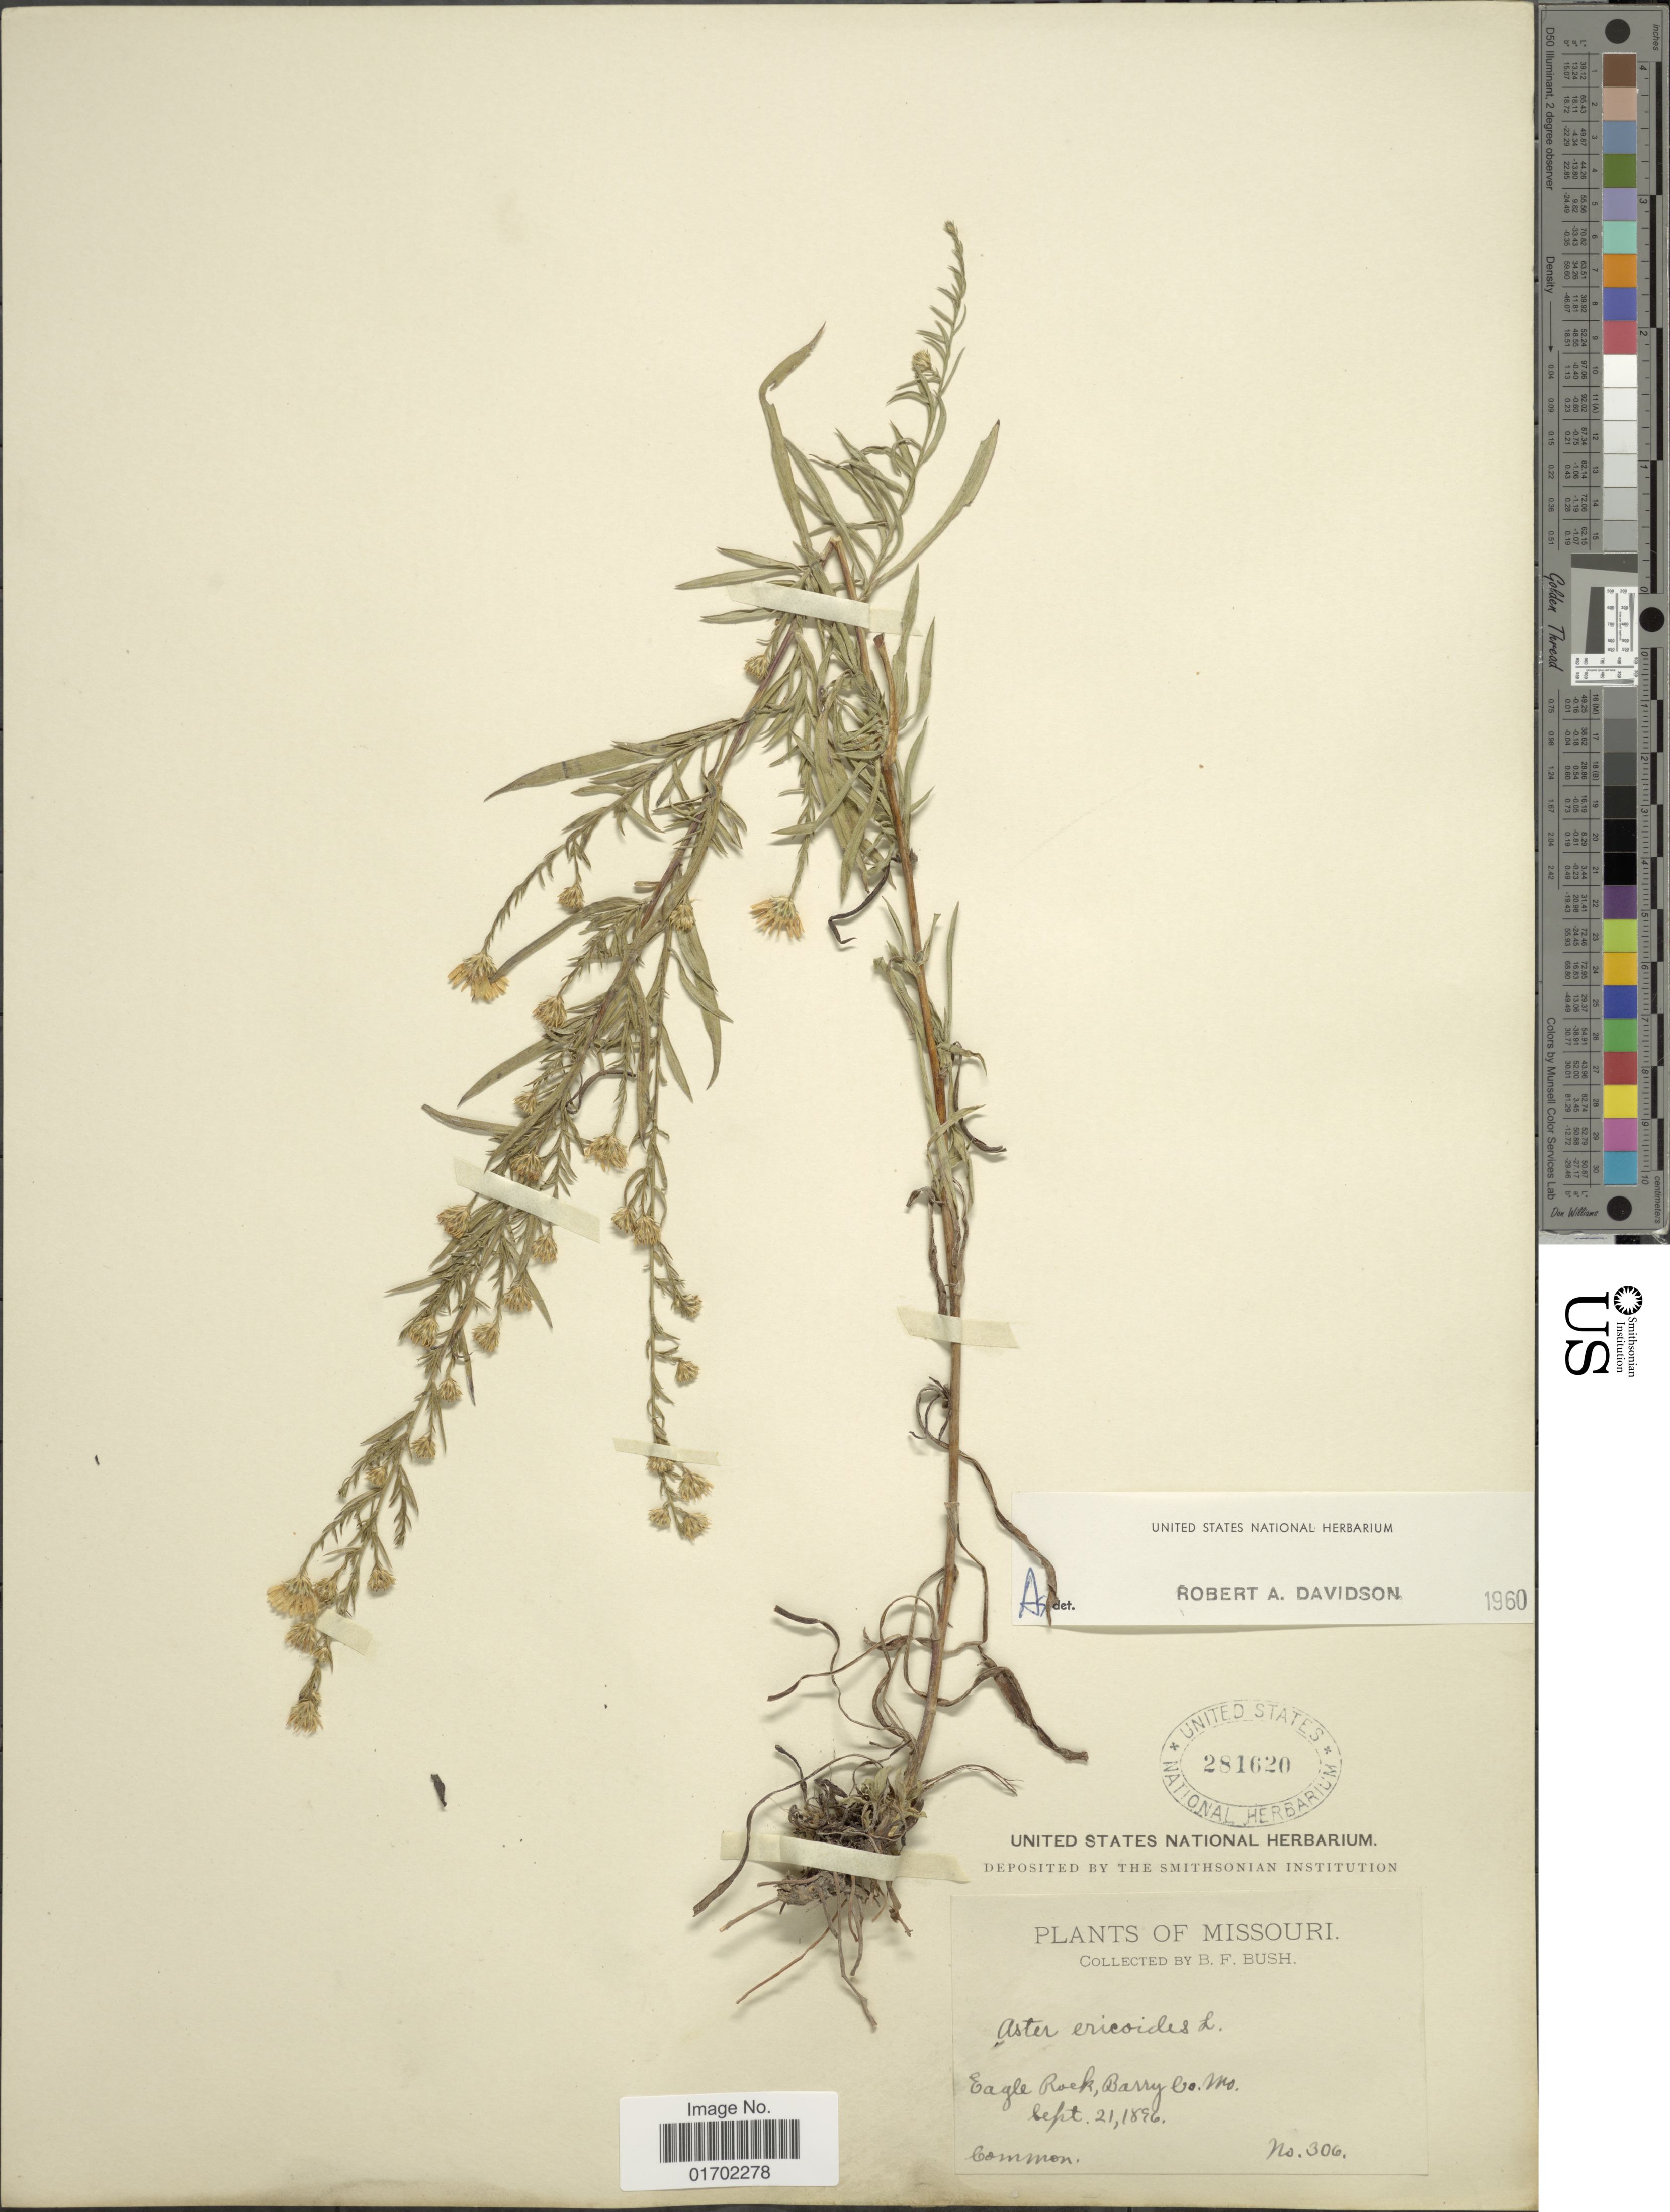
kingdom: Plantae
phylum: Tracheophyta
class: Magnoliopsida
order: Asterales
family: Asteraceae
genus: Symphyotrichum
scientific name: Symphyotrichum pilosum var. pilosum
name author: (Willd.) G.L. Nesom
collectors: B. F. Bush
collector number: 306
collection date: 1896-09-21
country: United States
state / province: Missouri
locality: Eagle Rock, Barry Co., Mo.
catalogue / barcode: US 281620